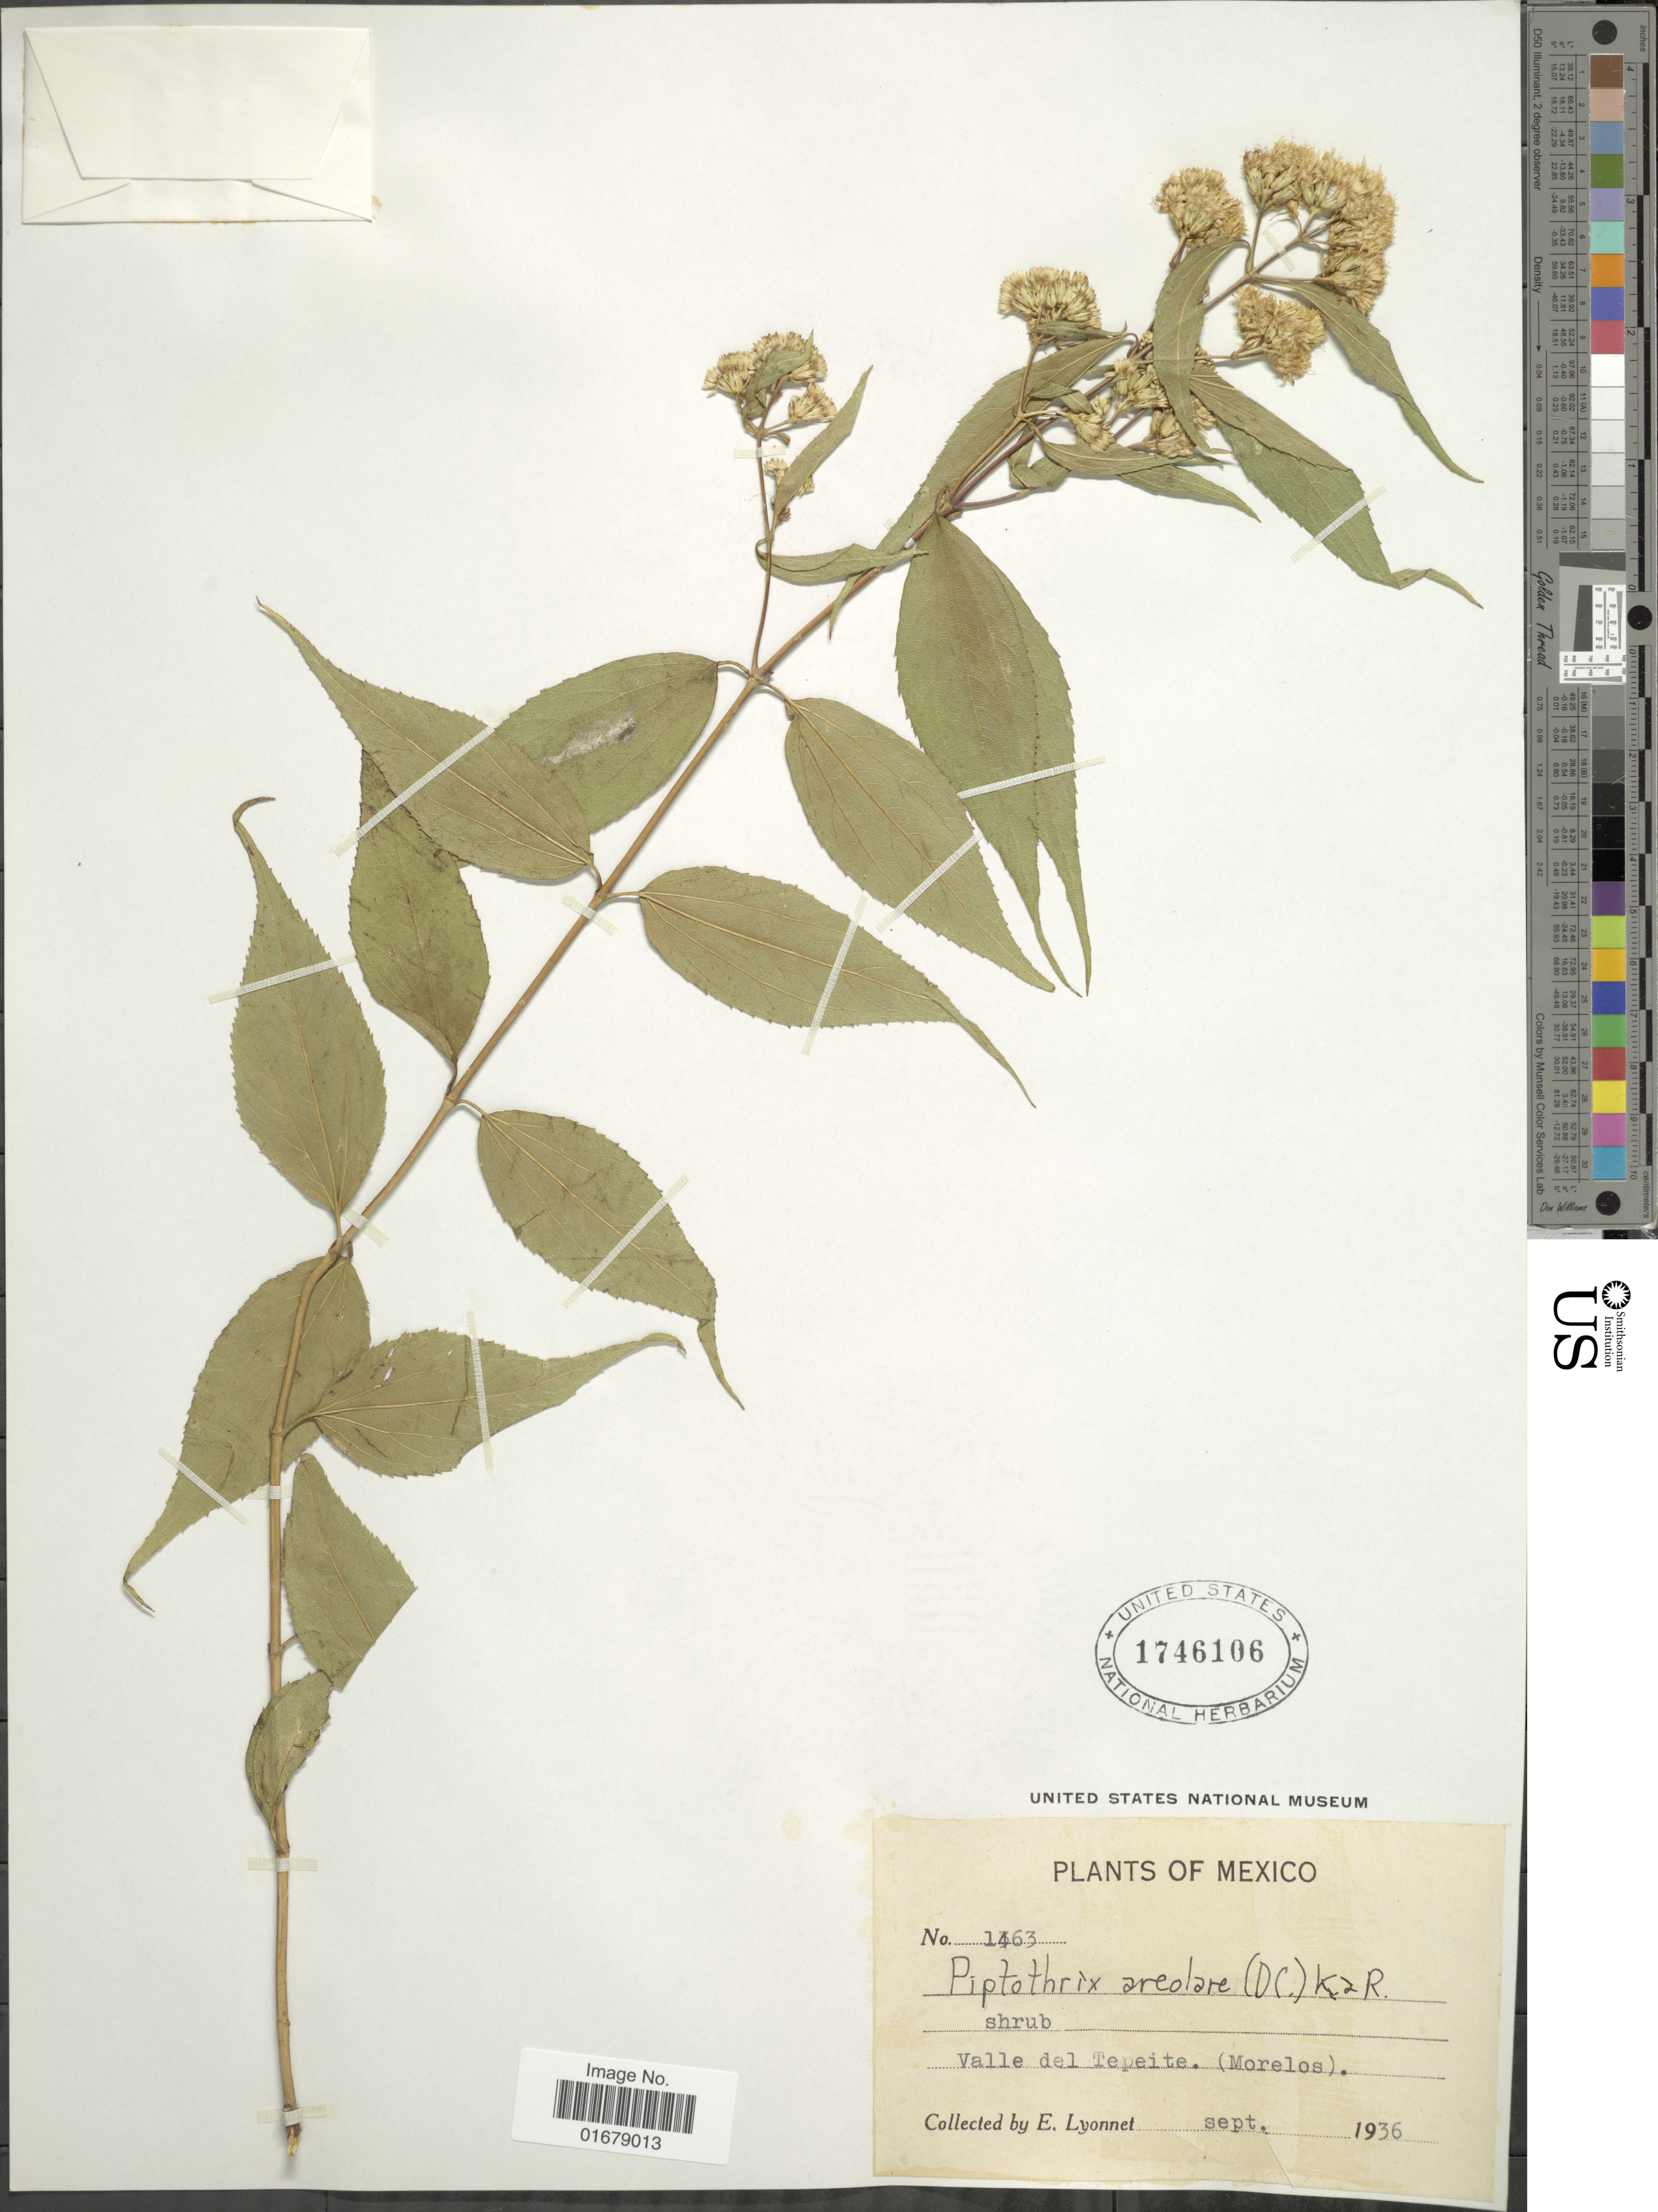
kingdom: Plantae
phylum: Tracheophyta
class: Magnoliopsida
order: Asterales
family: Asteraceae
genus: Piptothrix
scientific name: Piptothrix areolaris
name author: (DC.) R.M. King & H. Rob.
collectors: E. Lyonnet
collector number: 1463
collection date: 1936-09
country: Mexico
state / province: Morelos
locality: Mexico. Valle del Tepeite ( Morelos)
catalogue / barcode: US 1746106